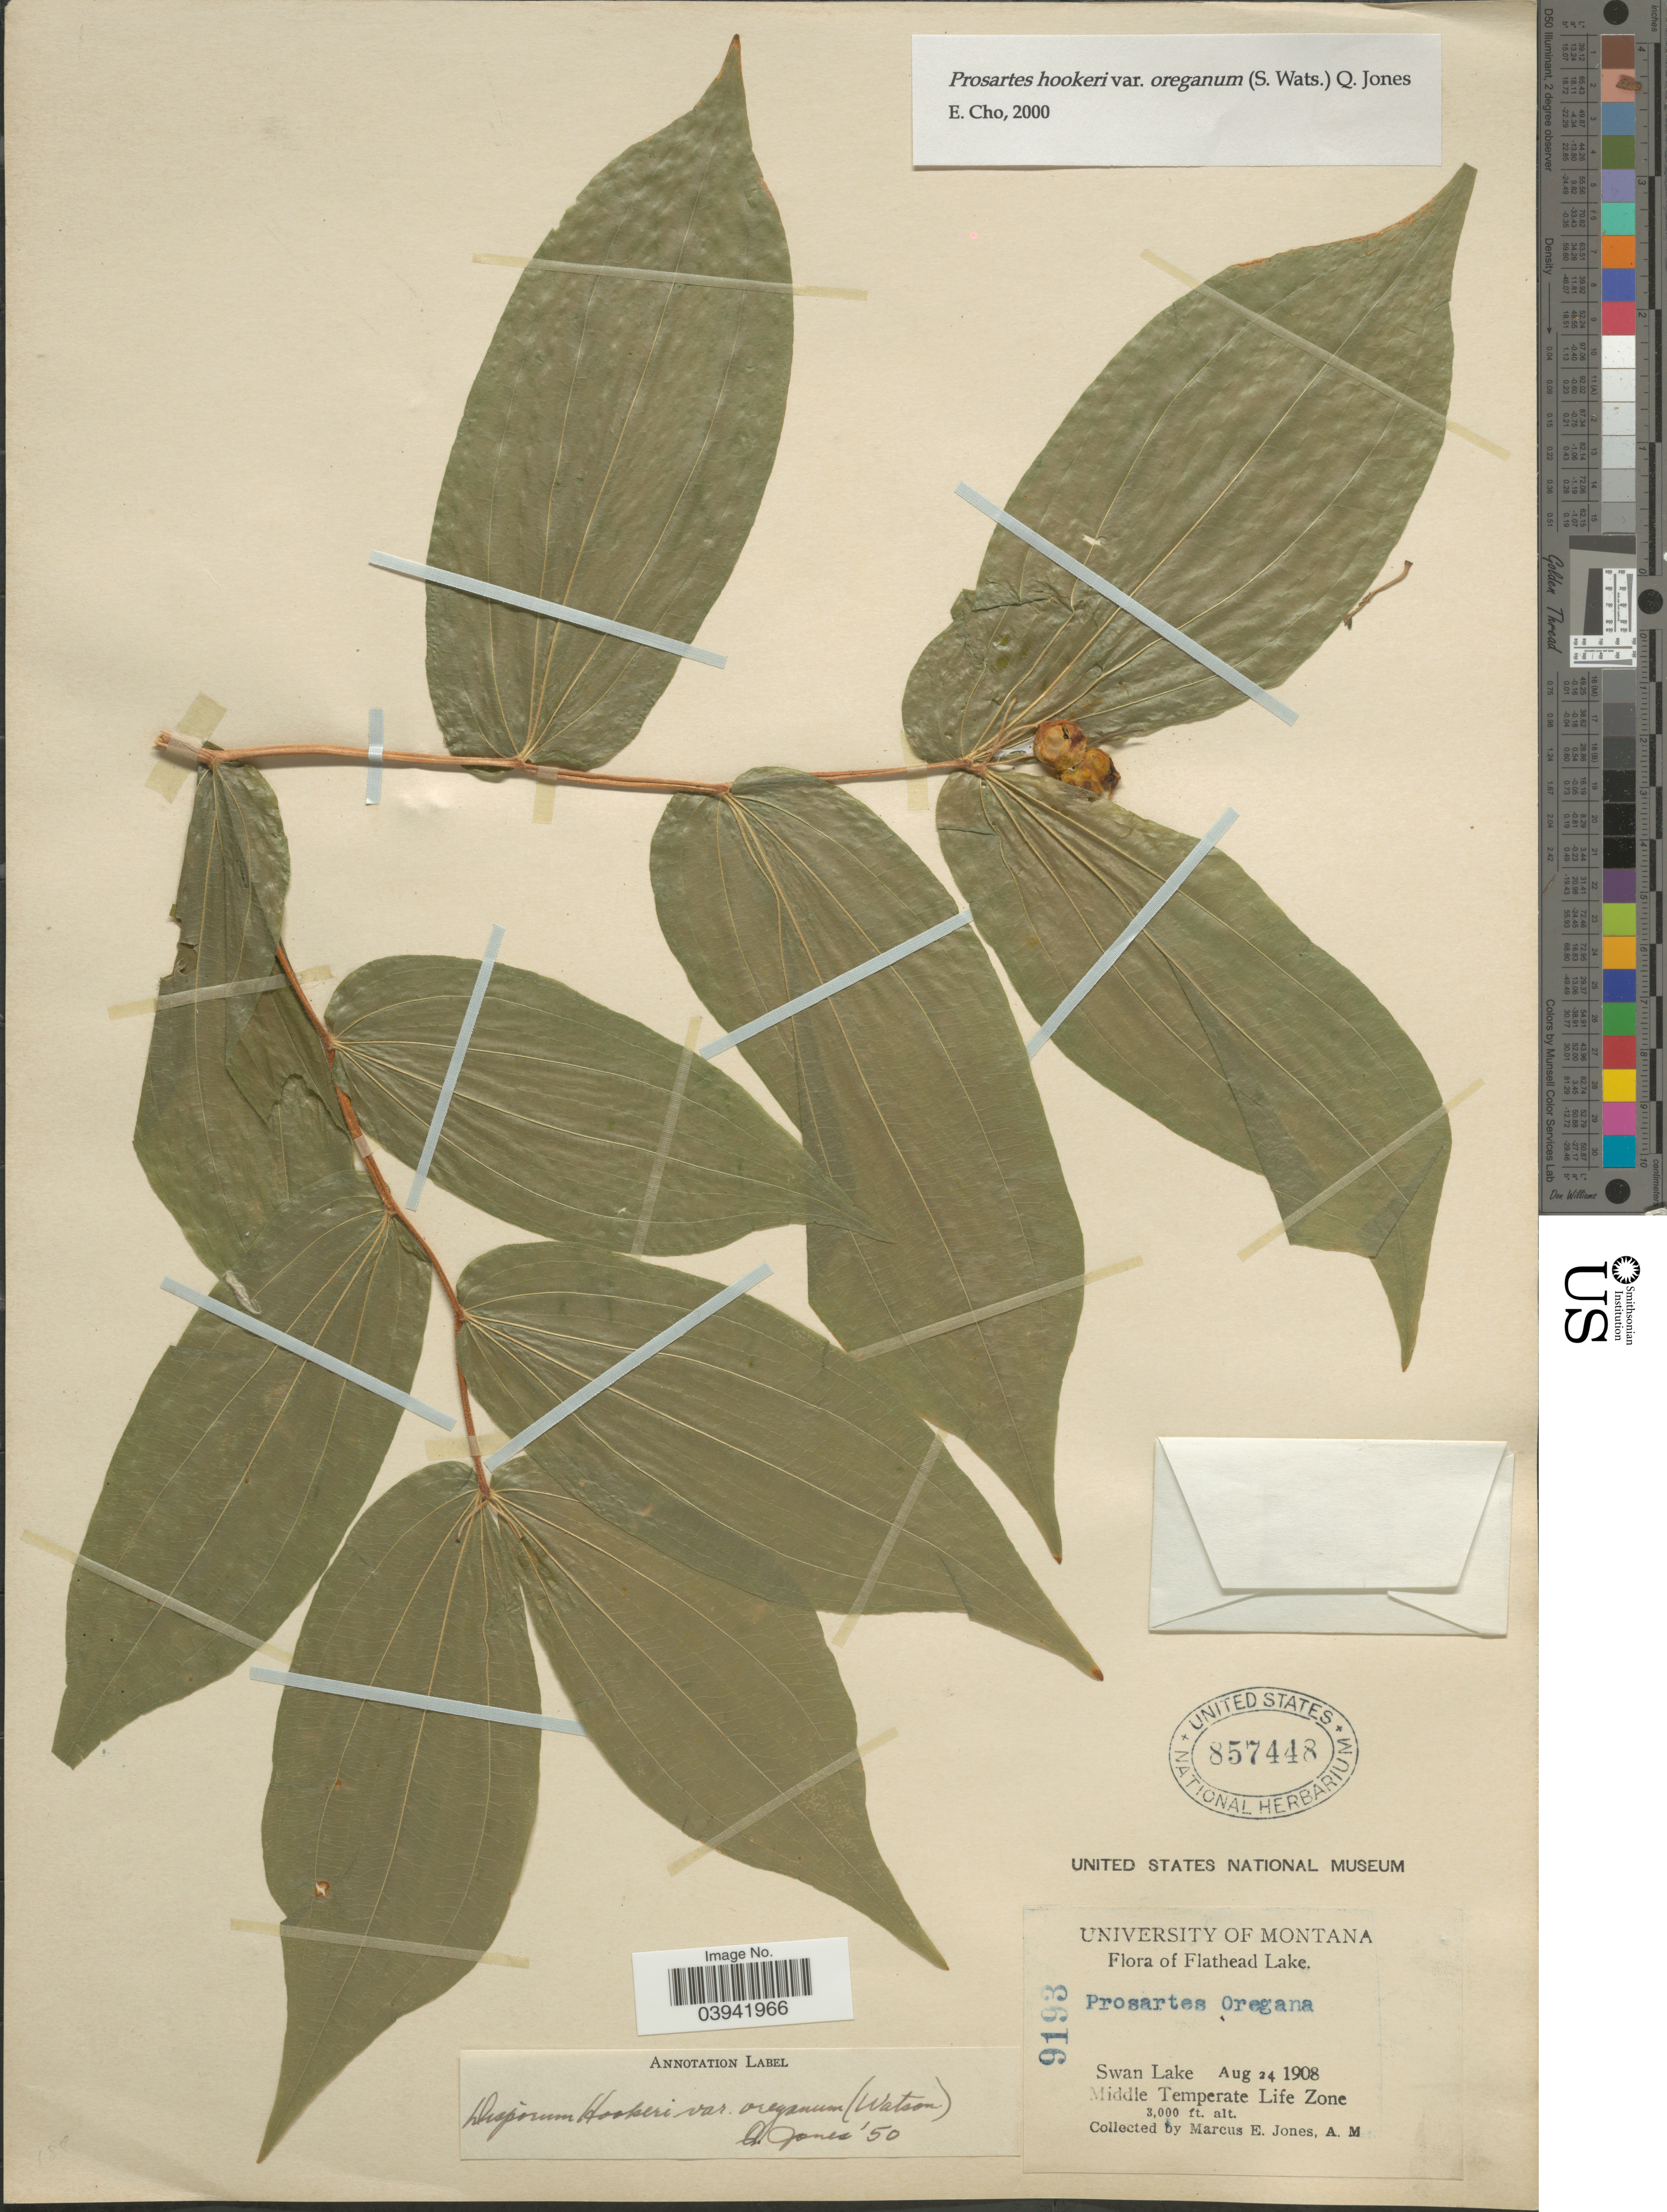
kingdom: Plantae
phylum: Tracheophyta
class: Liliopsida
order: Liliales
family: Liliaceae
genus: Prosartes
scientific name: Prosartes hookeri var. oregana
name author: (S. Watson) Kartesz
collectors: M. E. Jones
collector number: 9193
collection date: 1908-08-24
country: United States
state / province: Montana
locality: Flathead Lake. Swan Lake. Middle Temperate Life Zone.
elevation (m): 914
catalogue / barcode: US 857448